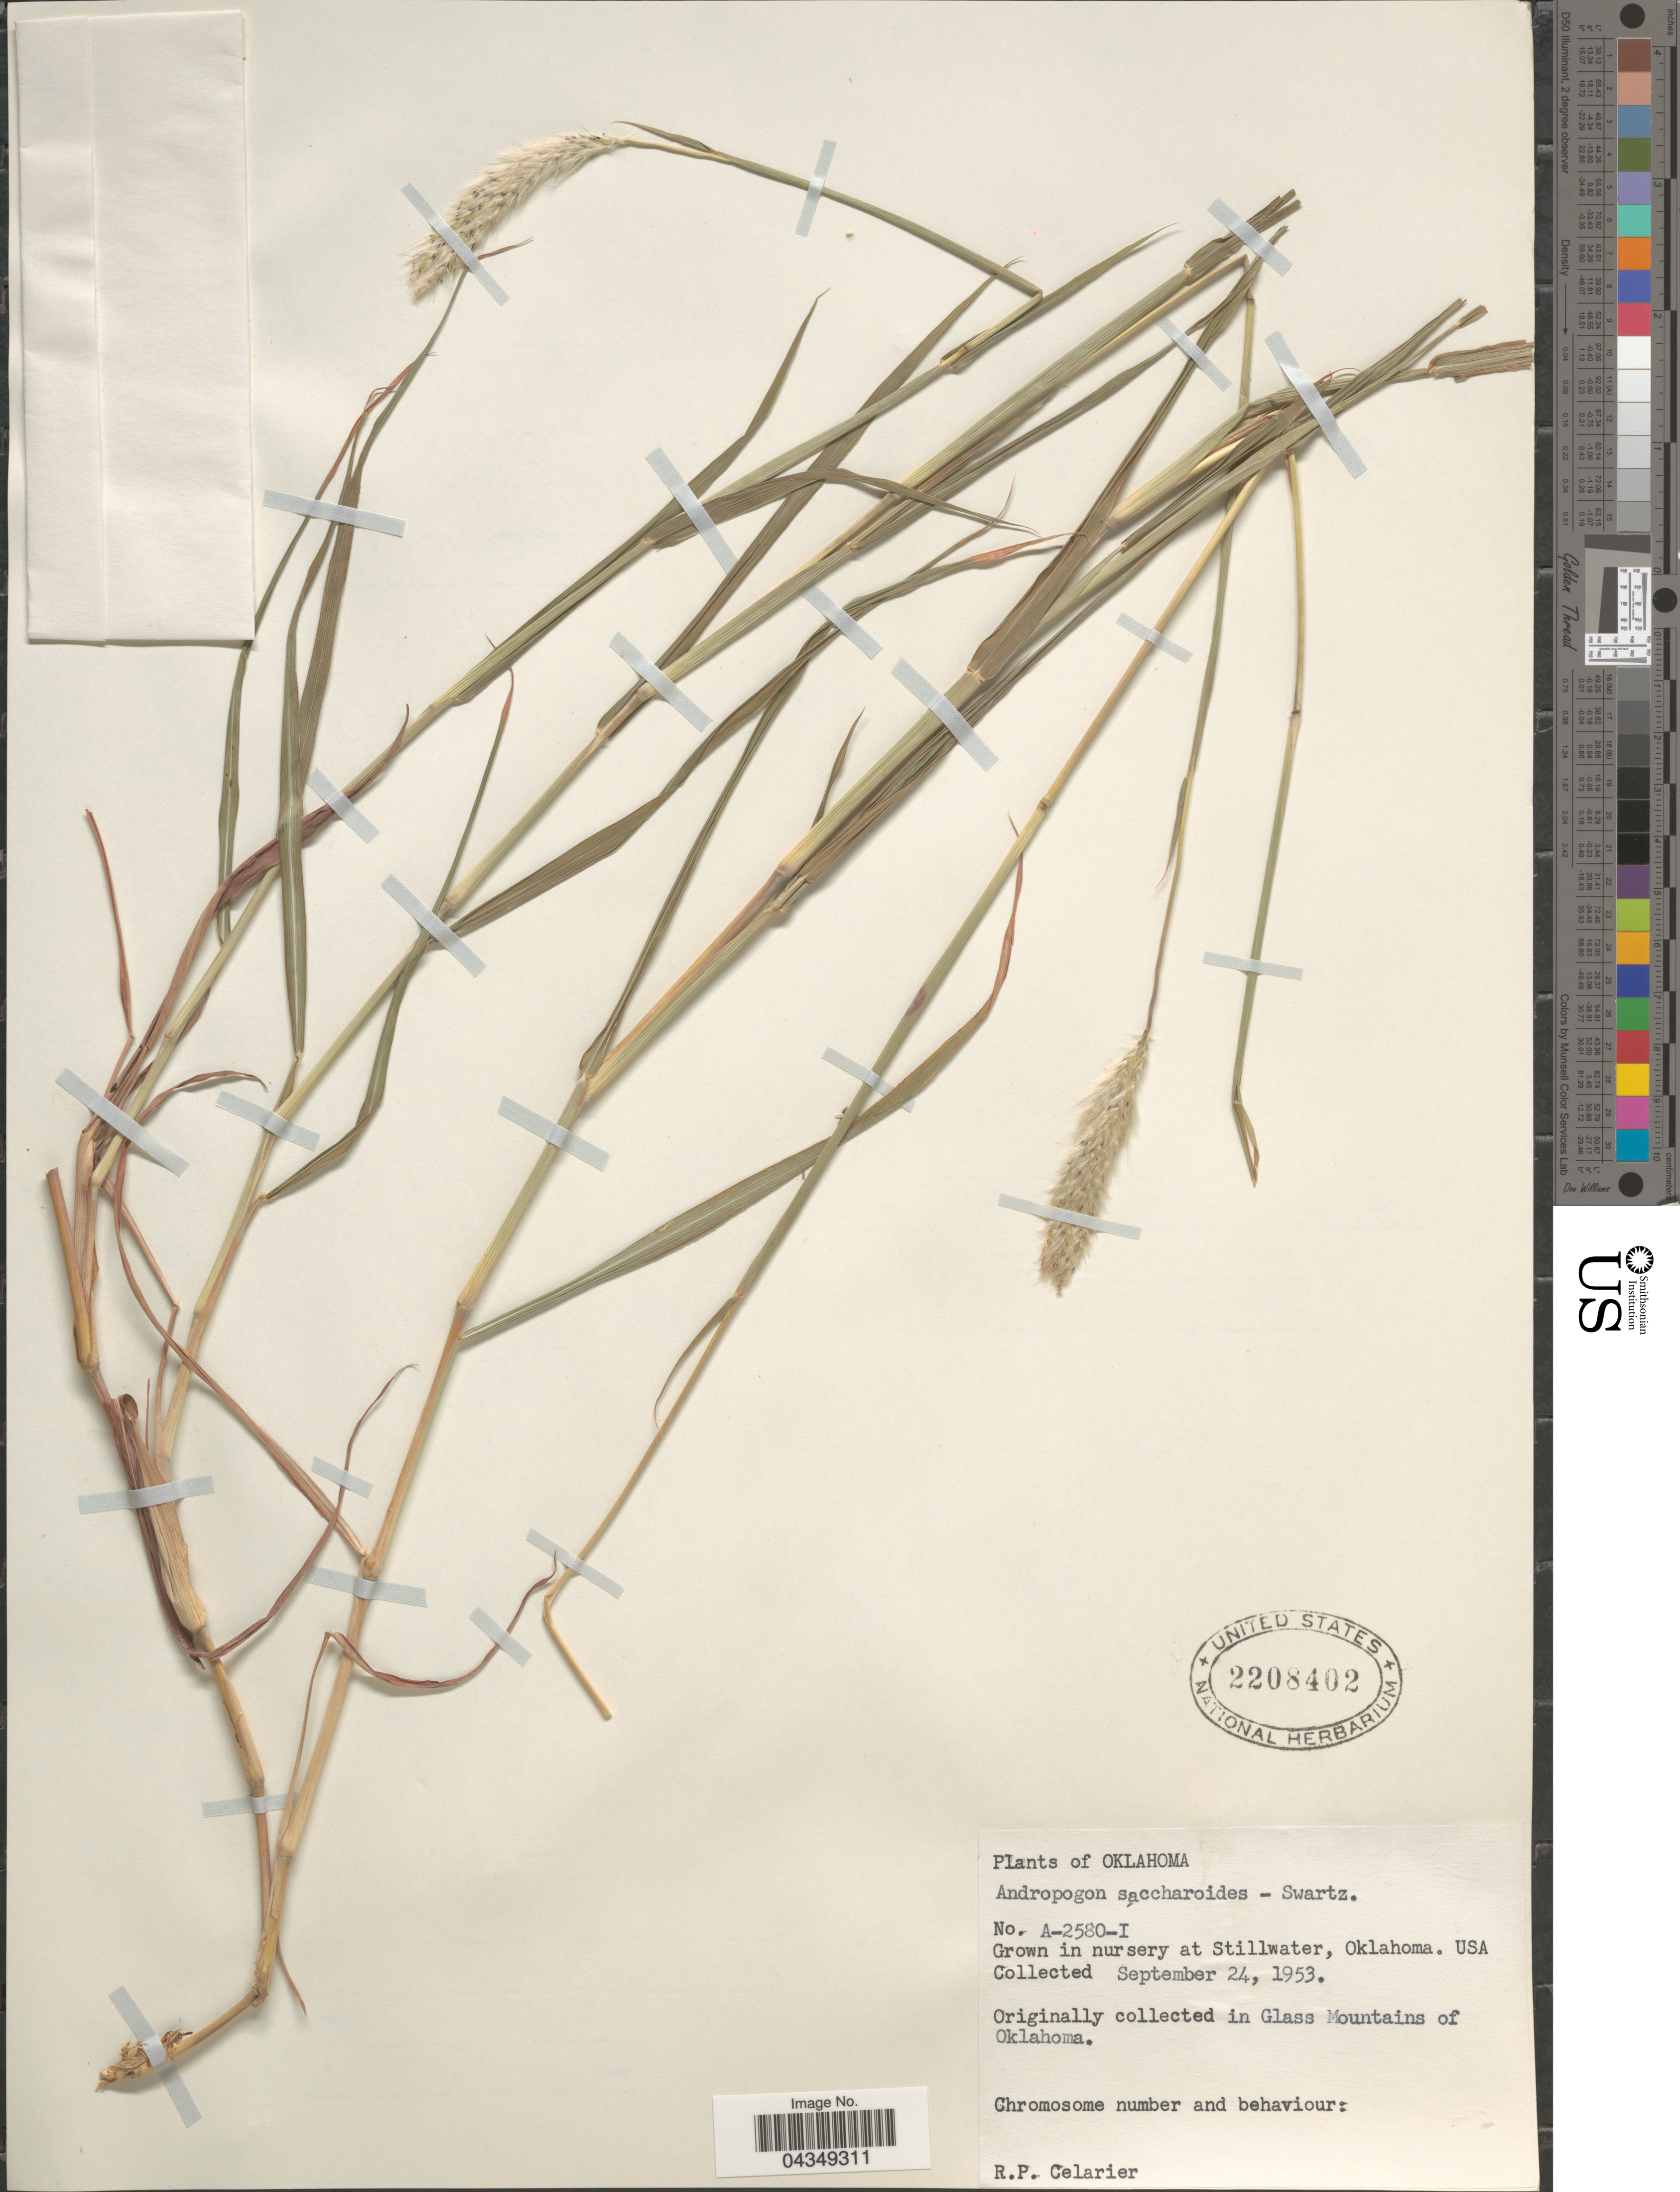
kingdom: Plantae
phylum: Tracheophyta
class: Liliopsida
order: Poales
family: Poaceae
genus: Bothriochloa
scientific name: Bothriochloa saccharoides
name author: (Sw.) Rydb.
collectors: R. Celarier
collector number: A-2580-I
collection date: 1953-09-24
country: United States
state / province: Oklahoma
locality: Grown in nursery at Stillwater.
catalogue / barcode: US 2208402